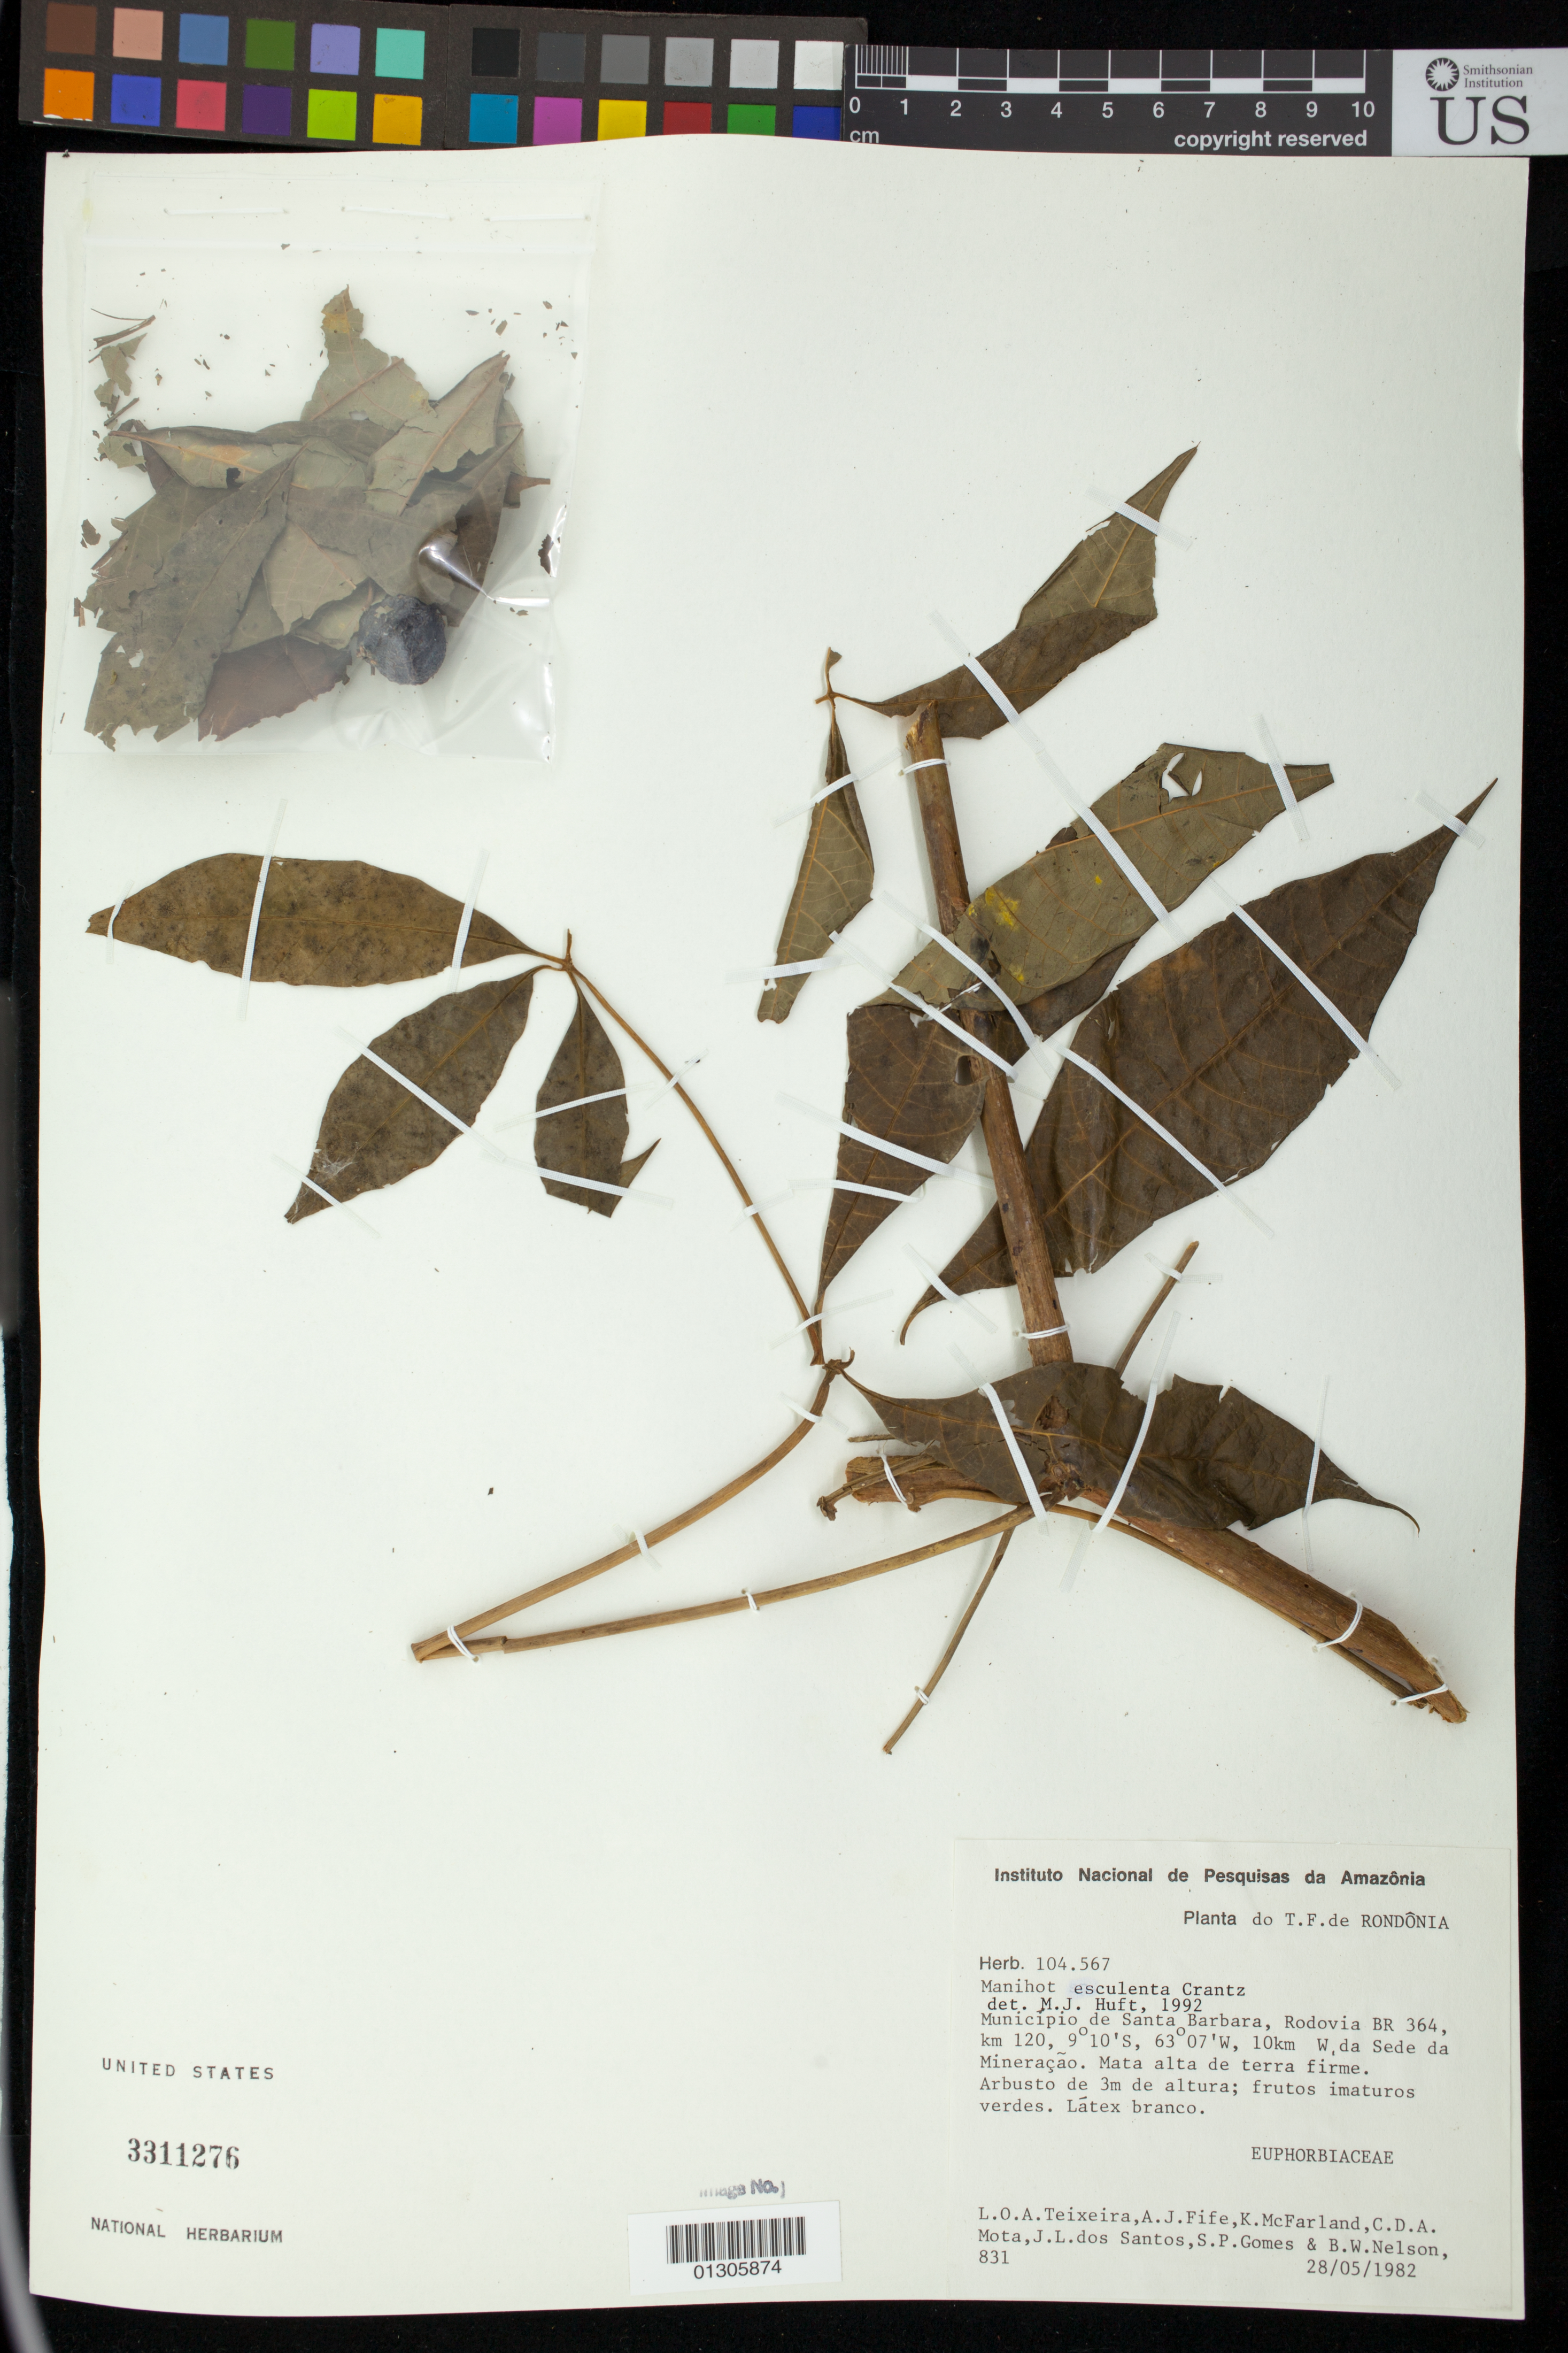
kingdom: Plantae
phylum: Tracheophyta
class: Magnoliopsida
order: Malpighiales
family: Euphorbiaceae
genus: Manihot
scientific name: Manihot sp. nov.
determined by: Mendoza, M.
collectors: L. O. A. Teixeira, K. McFarland, C. D. Mota, J. Santos, S. P. Gomes & B. W. Nelson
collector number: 831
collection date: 1982-05-28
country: Brazil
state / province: Rondonia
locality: Municipio de Santa Barbara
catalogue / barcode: US 3311276